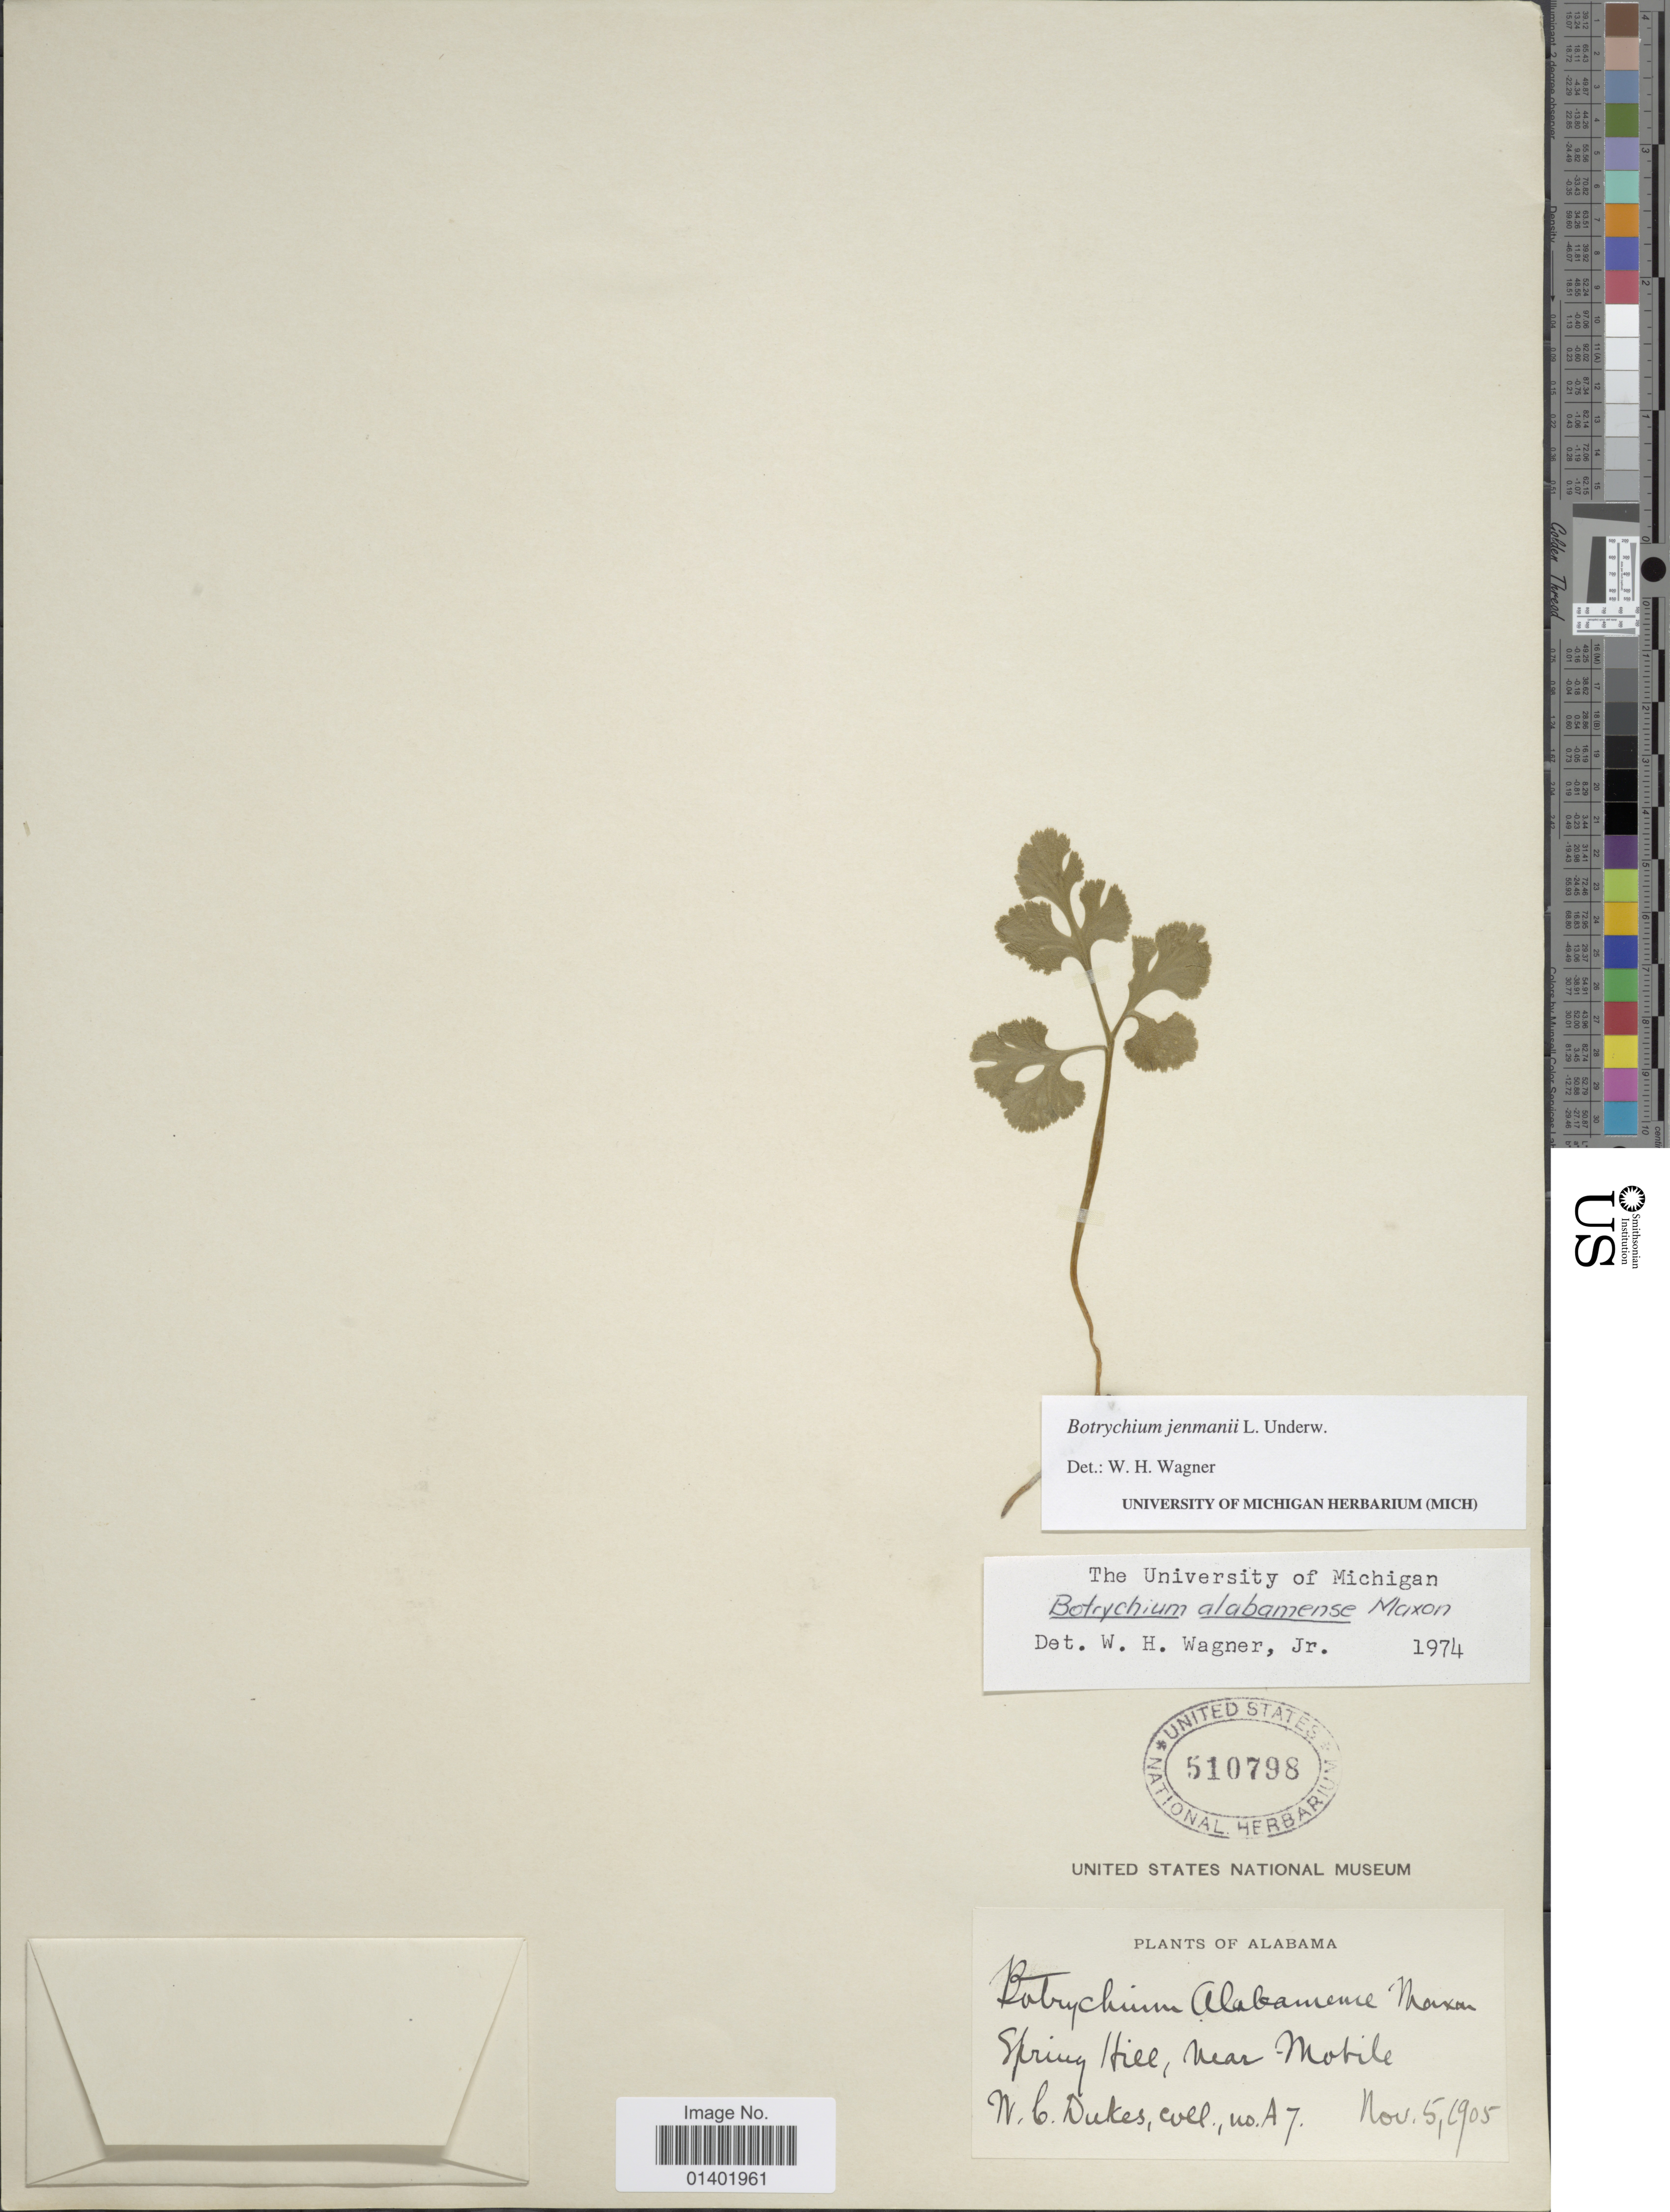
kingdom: Plantae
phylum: Tracheophyta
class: Polypodiopsida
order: Ophioglossales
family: Ophioglossaceae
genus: Botrychium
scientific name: Botrychium jenmanii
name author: Underw.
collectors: W. C. Dukes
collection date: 1905-11-05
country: United States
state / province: Alabama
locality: Spring Hill, near Mobile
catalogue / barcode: US 510798